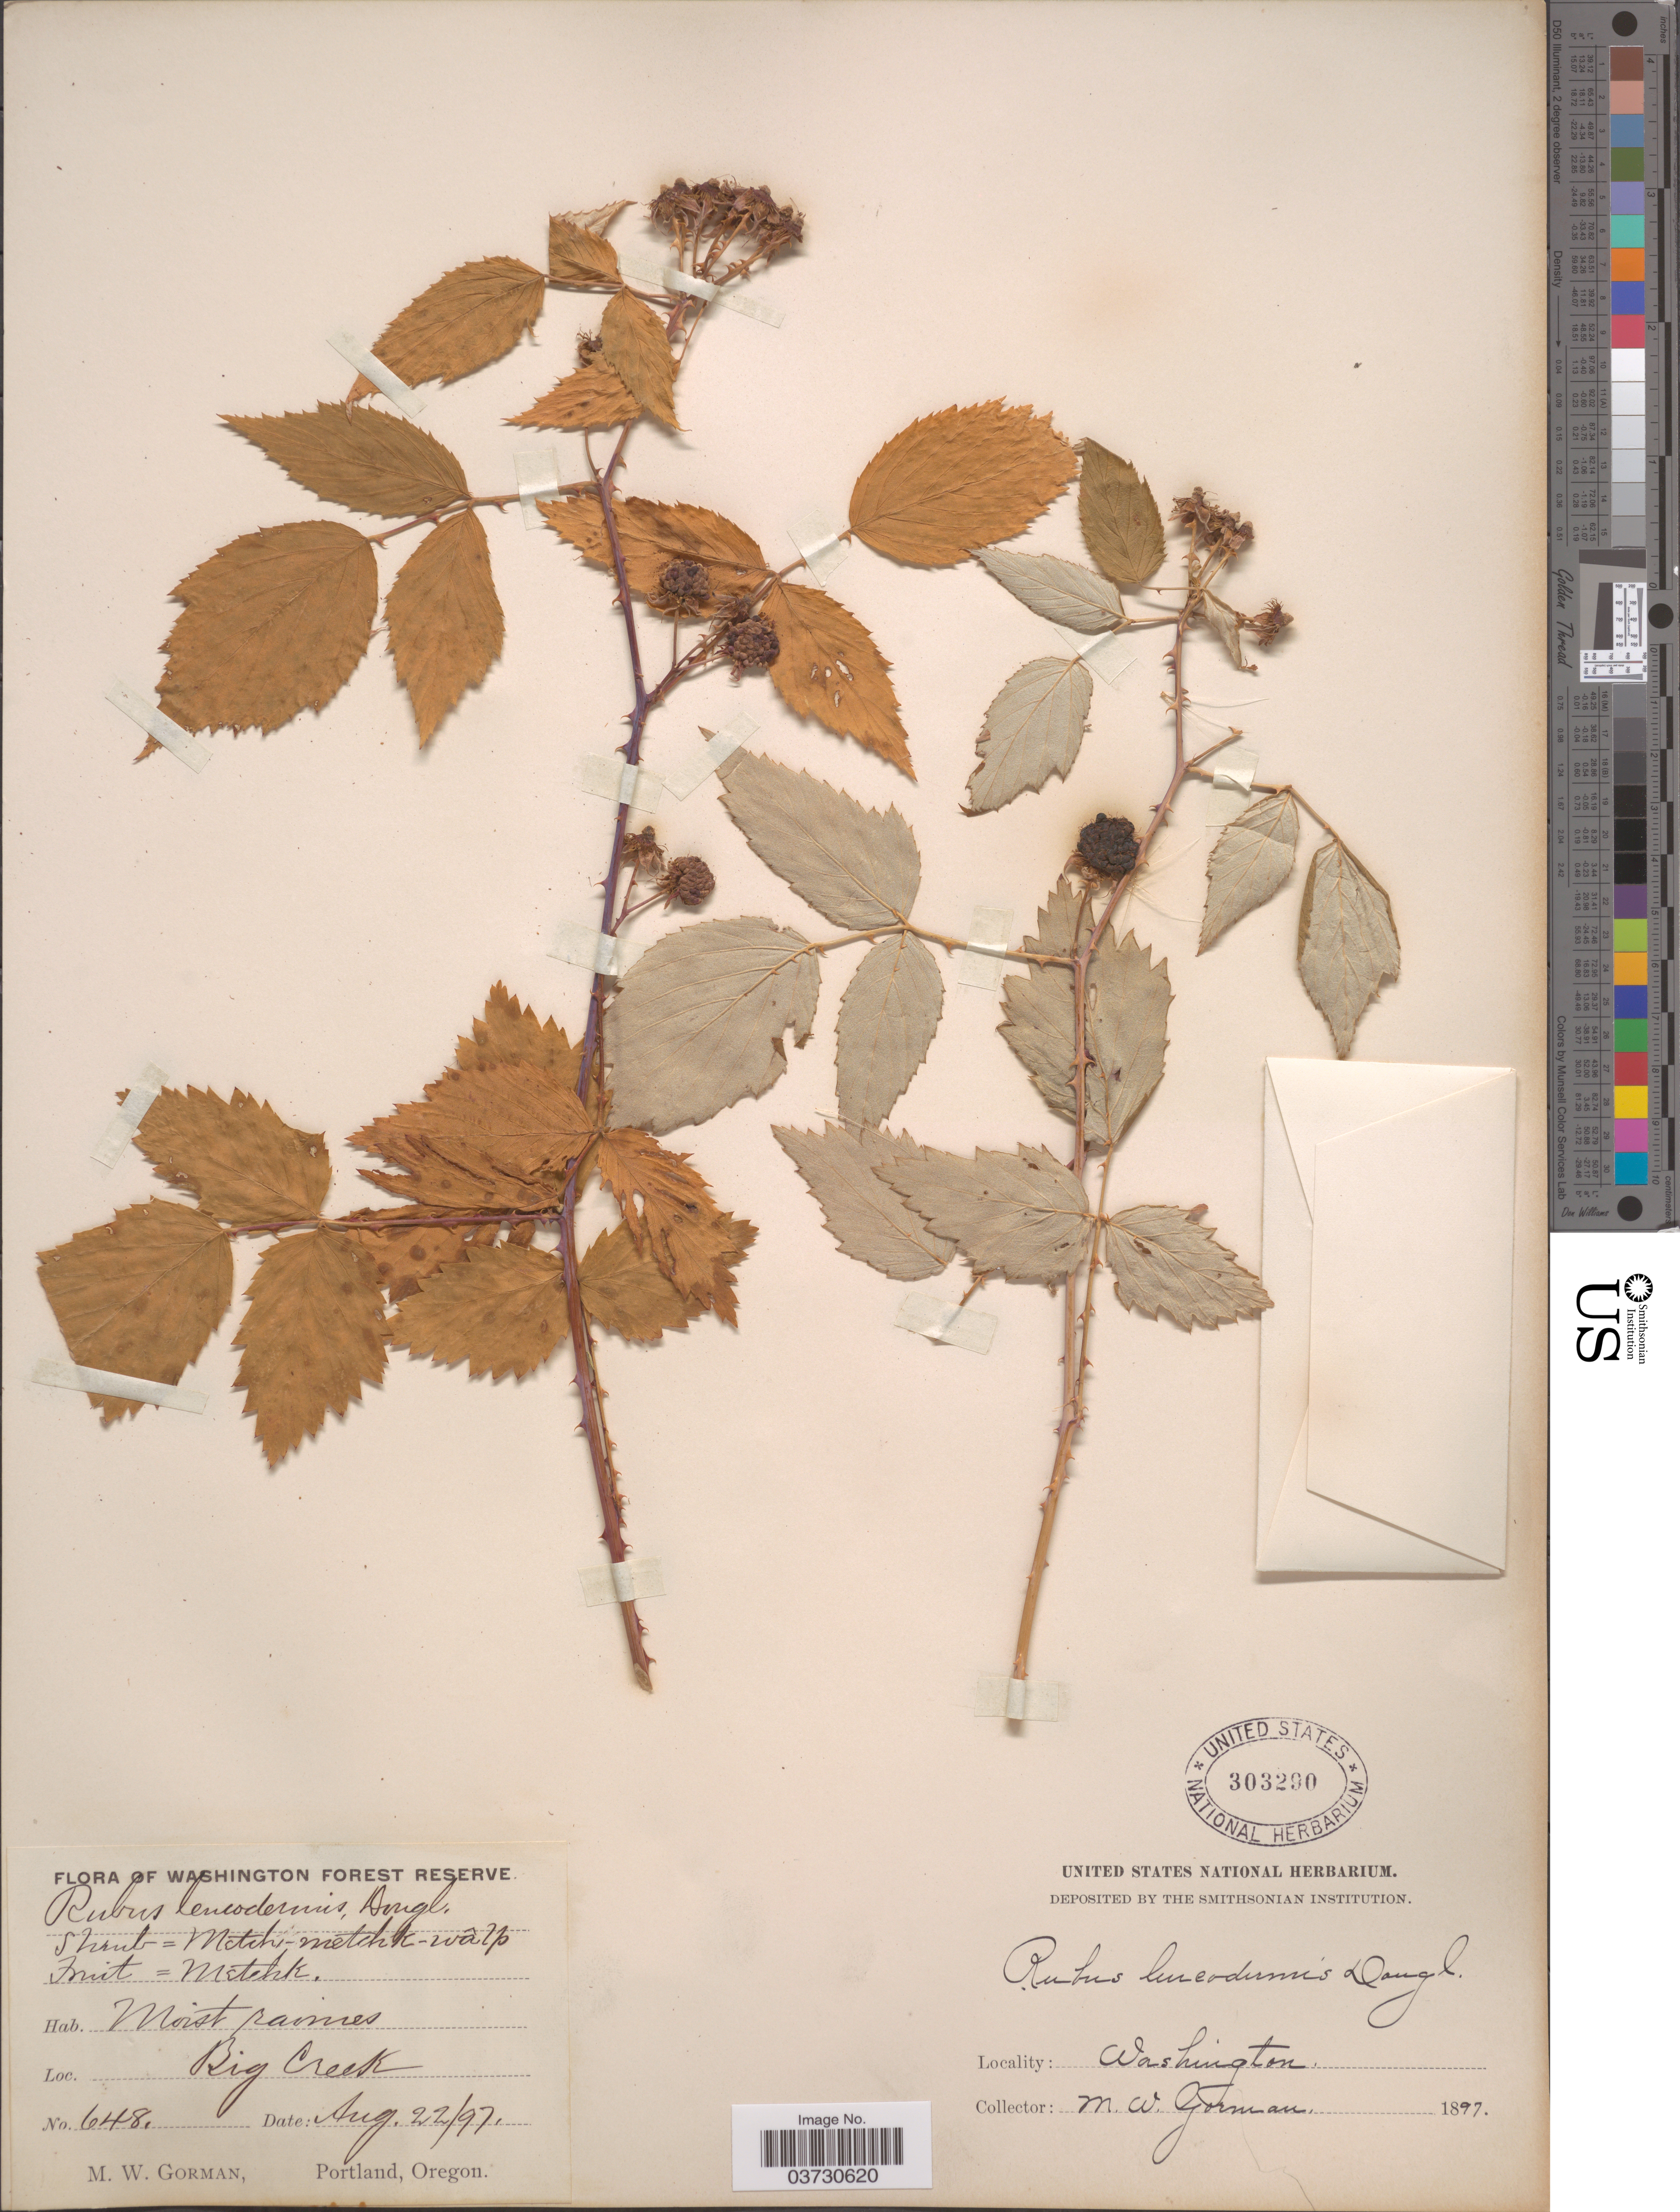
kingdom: Plantae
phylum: Tracheophyta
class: Magnoliopsida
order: Rosales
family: Rosaceae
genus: Rubus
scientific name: Rubus leucodermis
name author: Douglas ex Torr. & A. Gray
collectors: M. W. Gorman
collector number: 648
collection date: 1897-08-22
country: United States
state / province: Washington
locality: Washington Forest Reserve. Big Creek.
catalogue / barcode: US 303290